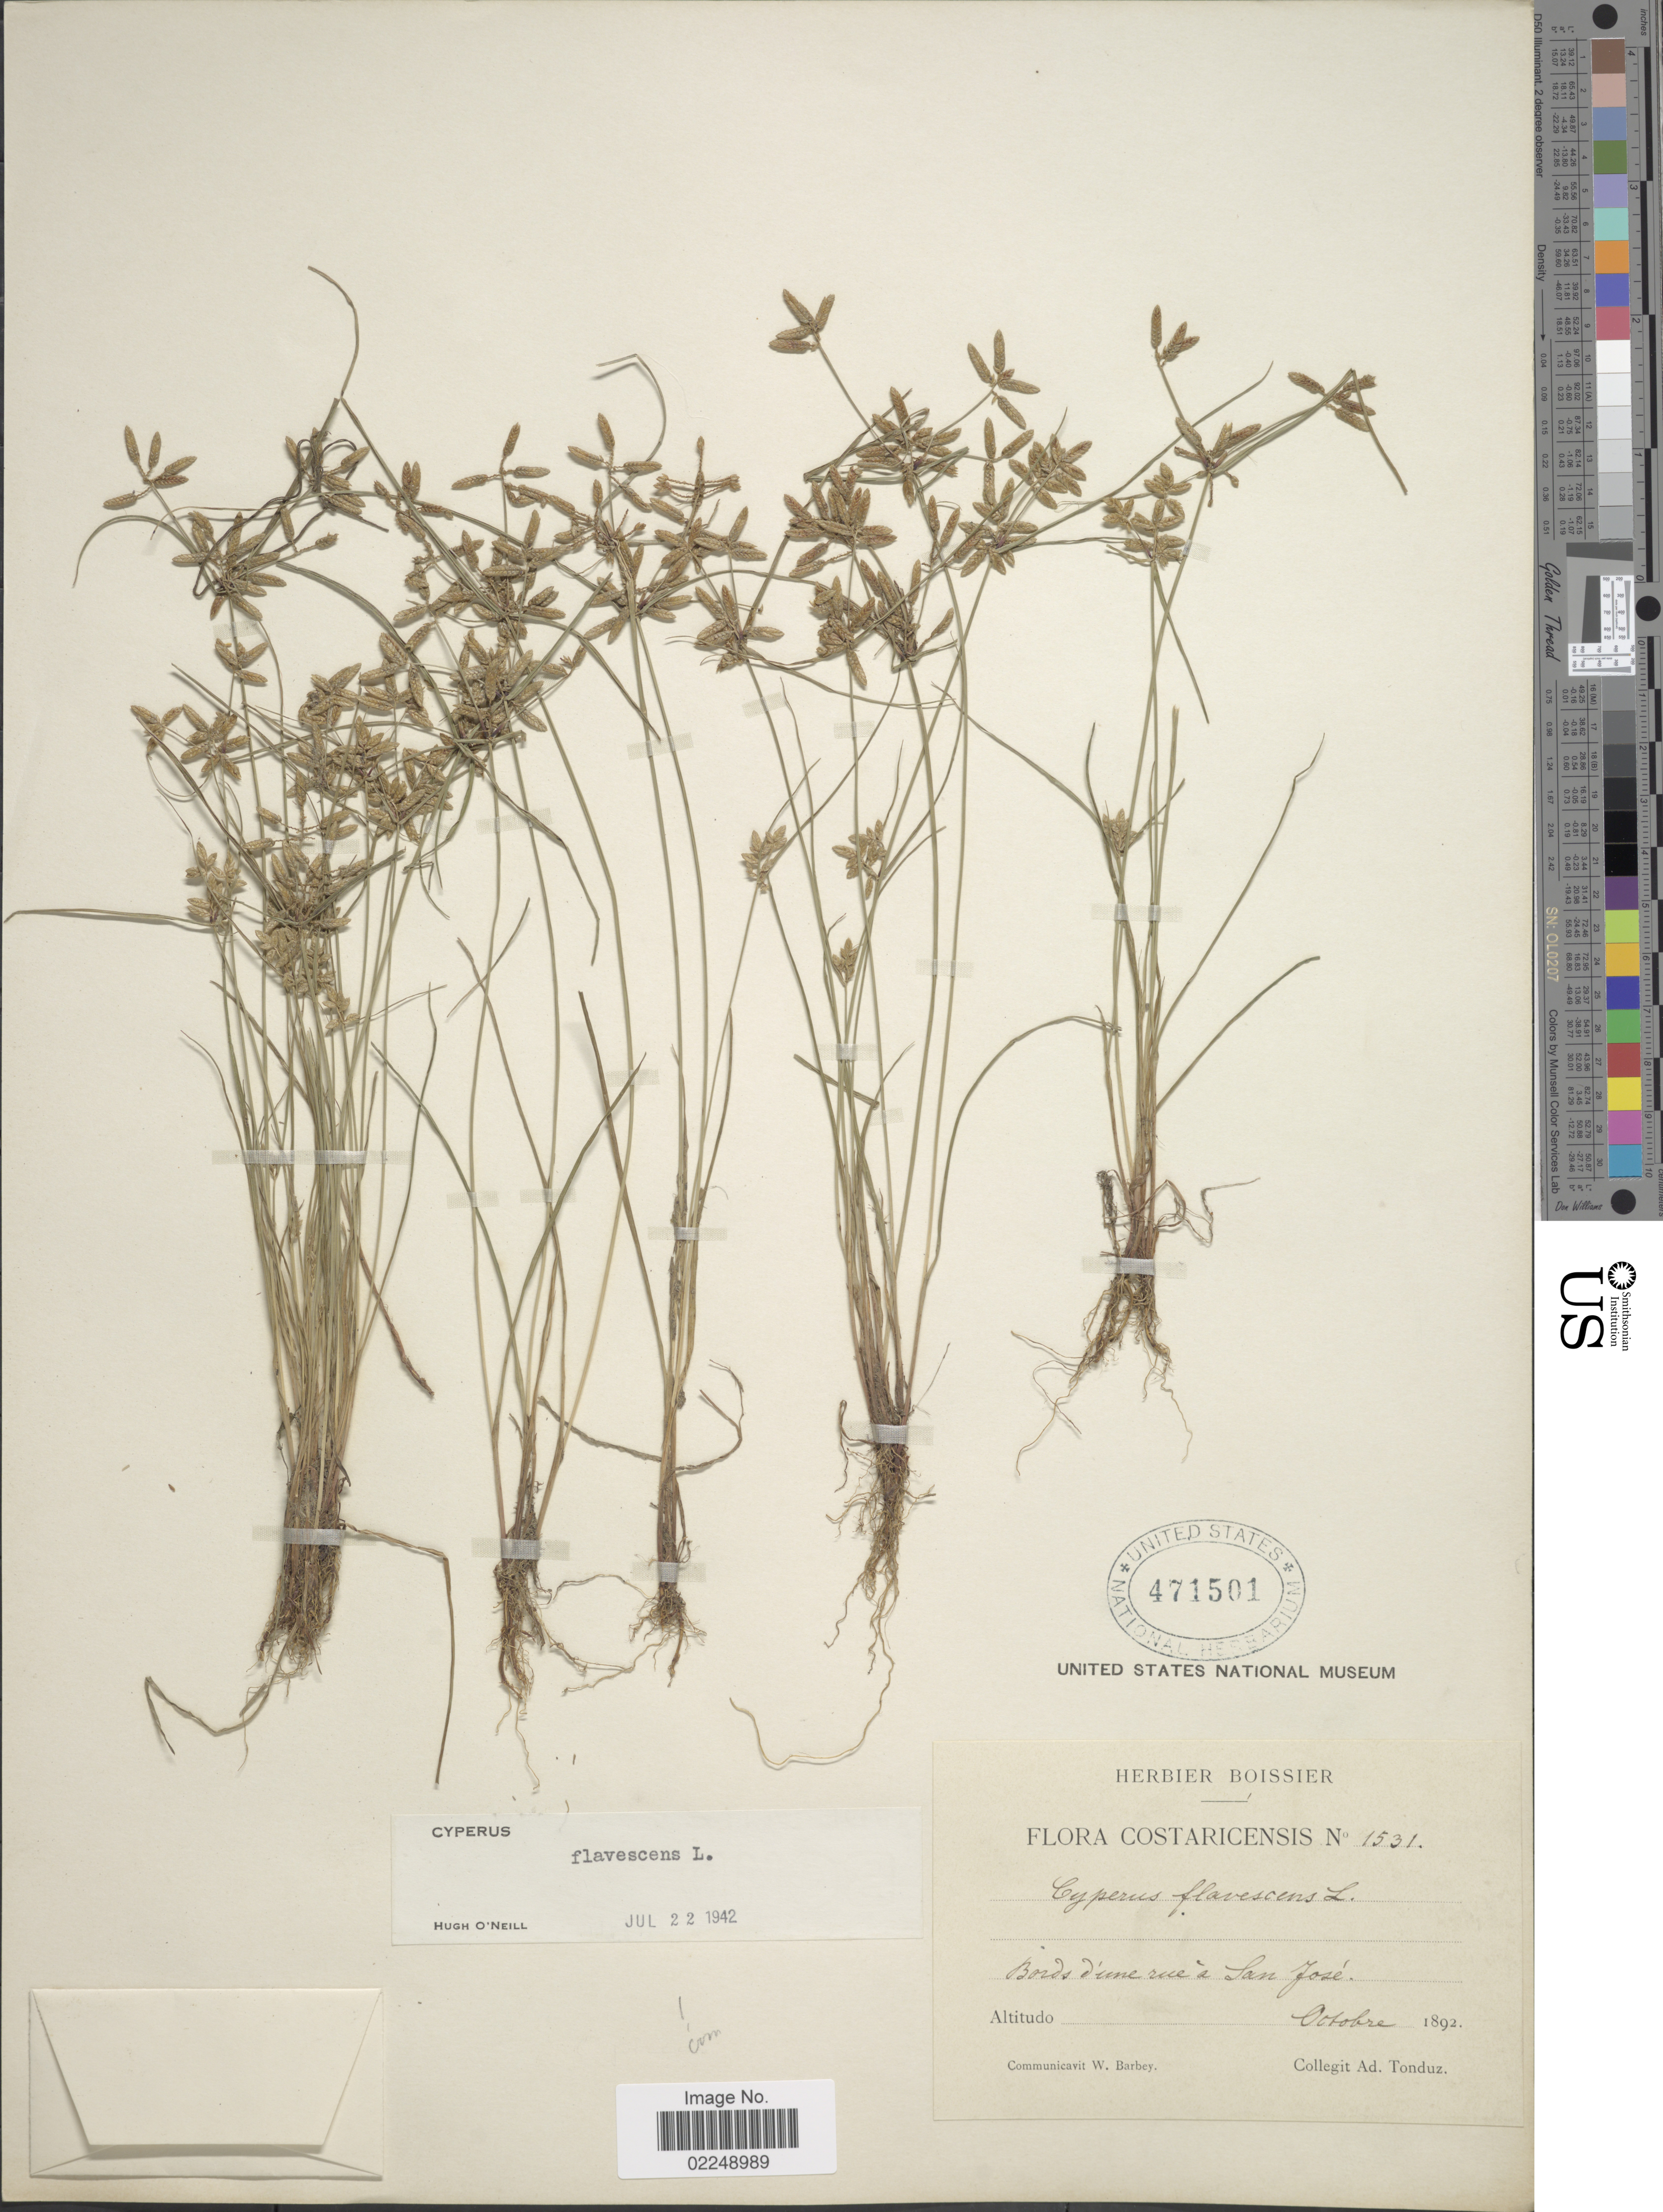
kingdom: Plantae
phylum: Tracheophyta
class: Liliopsida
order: Poales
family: Cyperaceae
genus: Cyperus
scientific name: Cyperus flavescens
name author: L.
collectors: A. Tonduz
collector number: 1531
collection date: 1892-10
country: Costa Rica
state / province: San José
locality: Bords d'une rue a San Jose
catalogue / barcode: US 471501